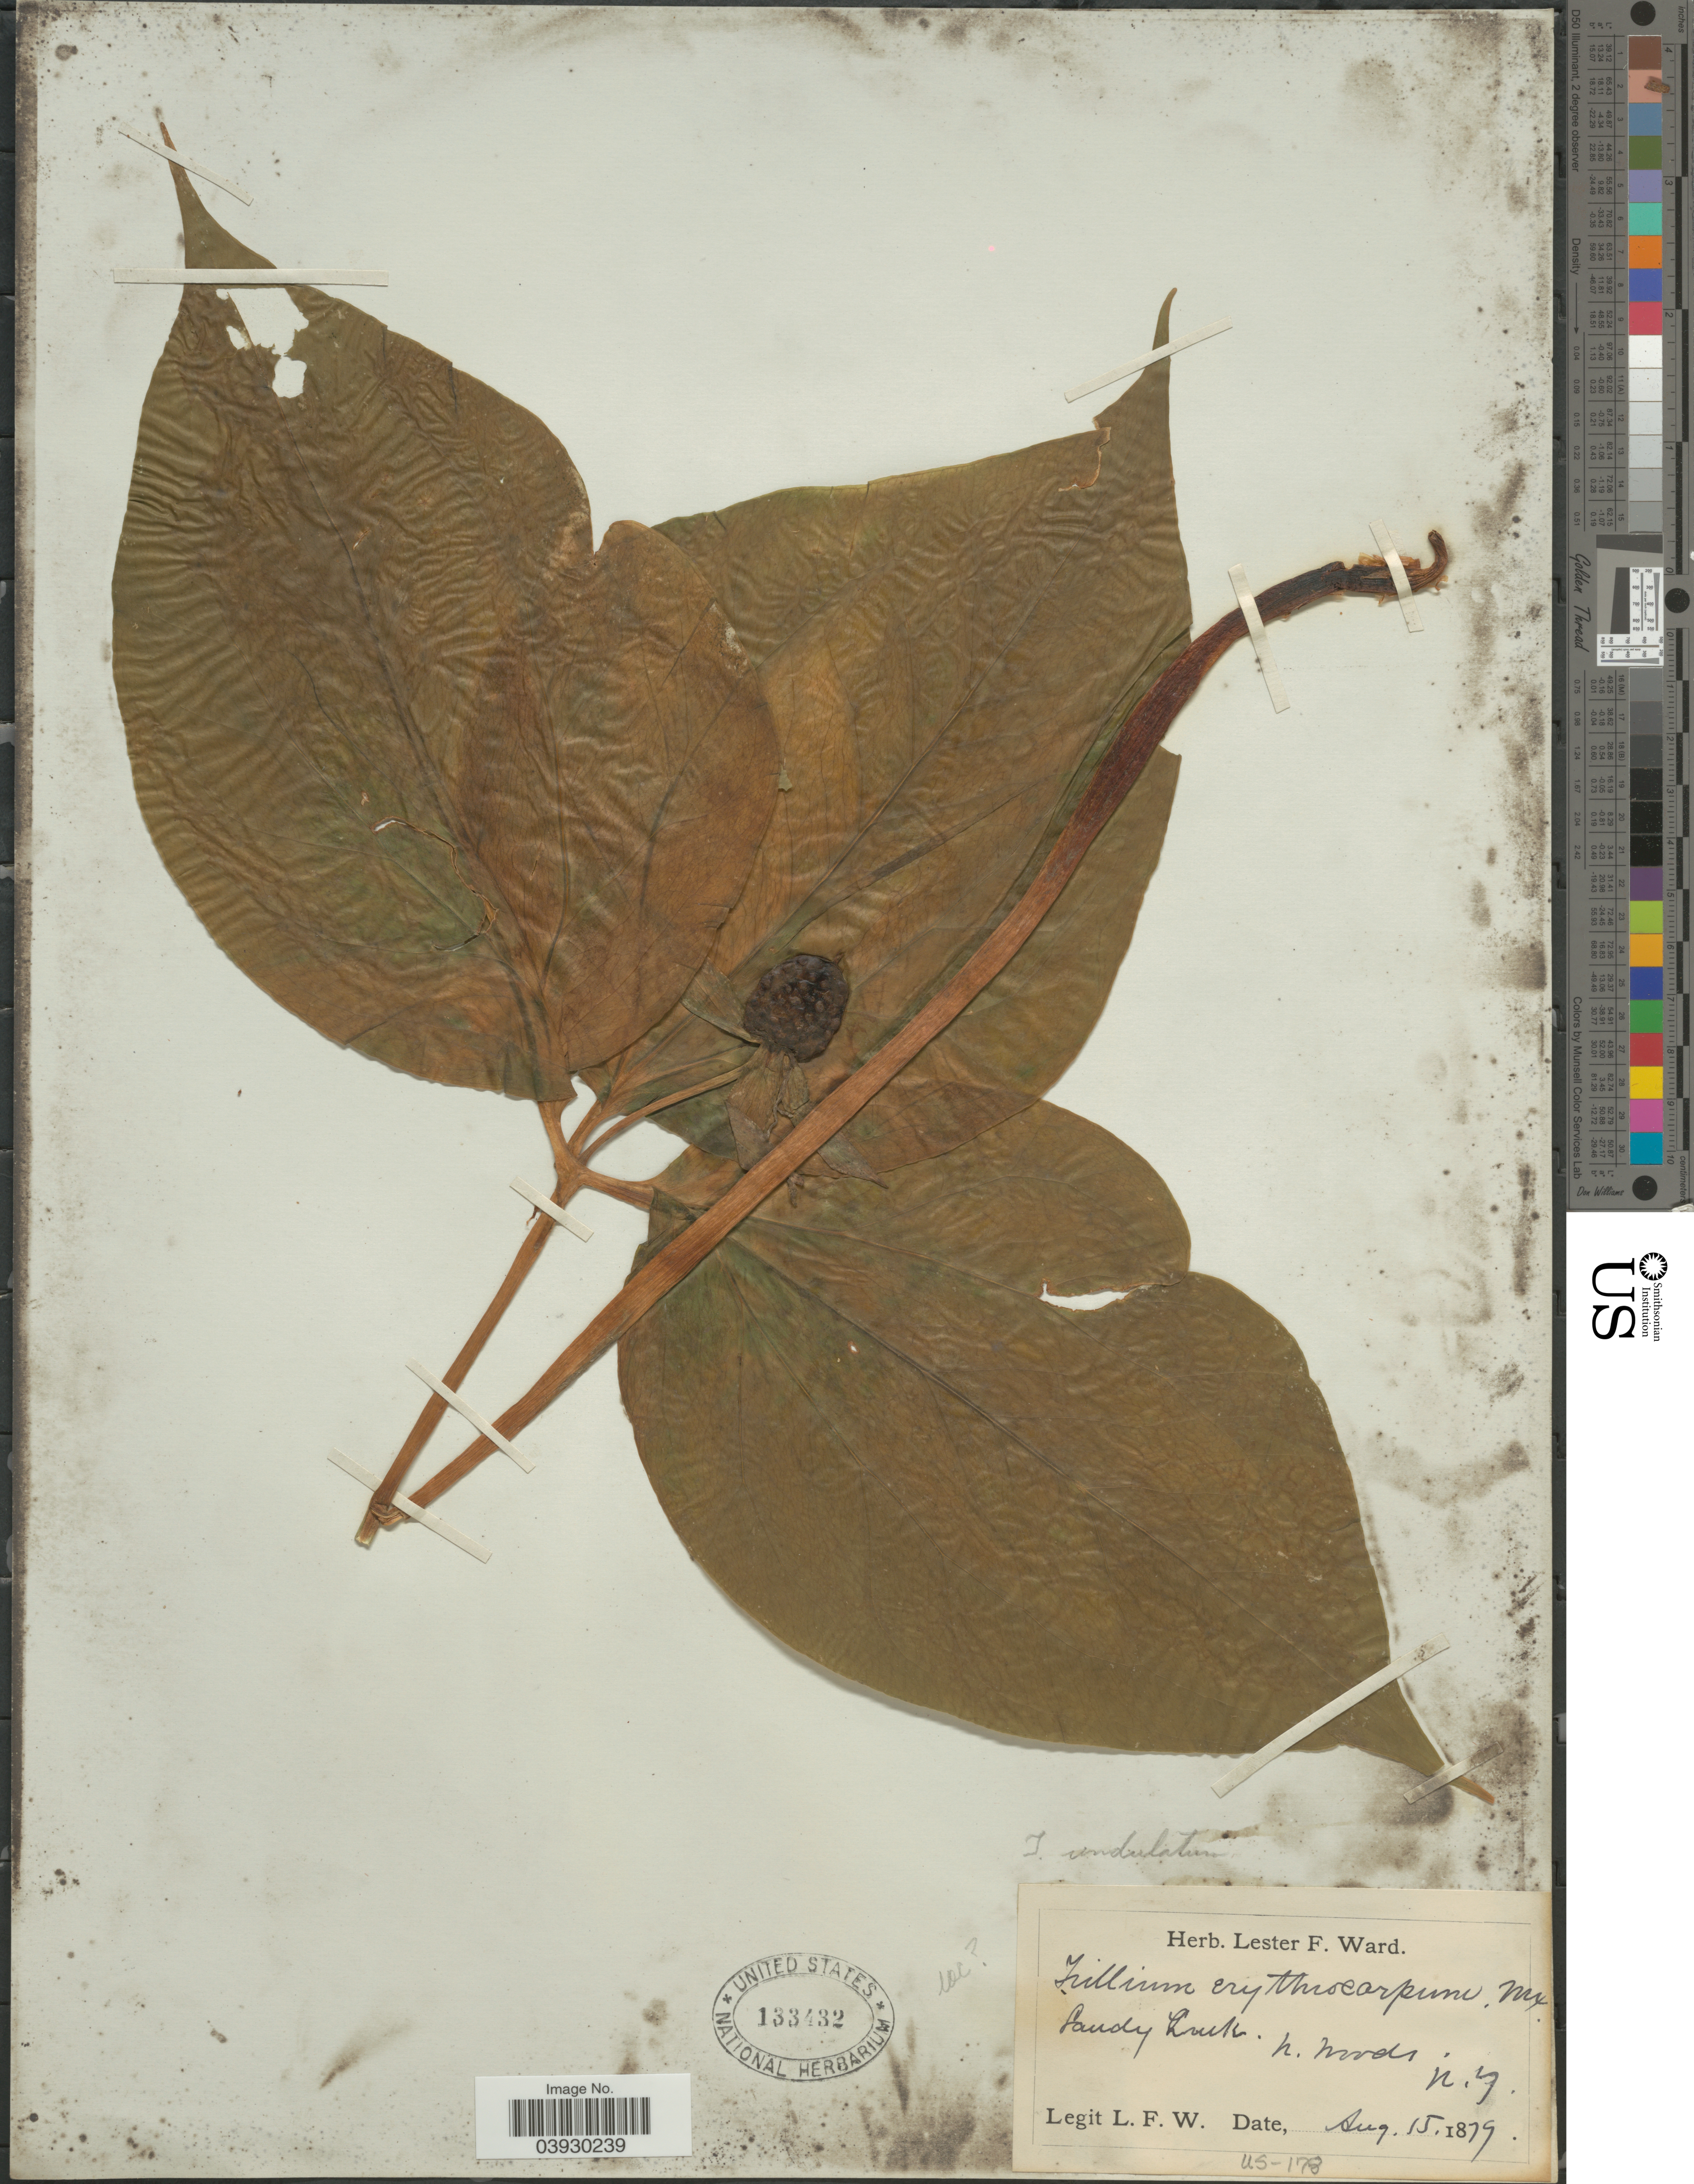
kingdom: Plantae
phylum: Tracheophyta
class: Liliopsida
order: Liliales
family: Melanthiaceae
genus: Trillium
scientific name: Trillium undulatum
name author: Willd.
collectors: L. F. Ward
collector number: US-178*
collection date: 1879-08-15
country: United States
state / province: New York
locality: Sandy Creek. N. woods.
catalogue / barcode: US 133432